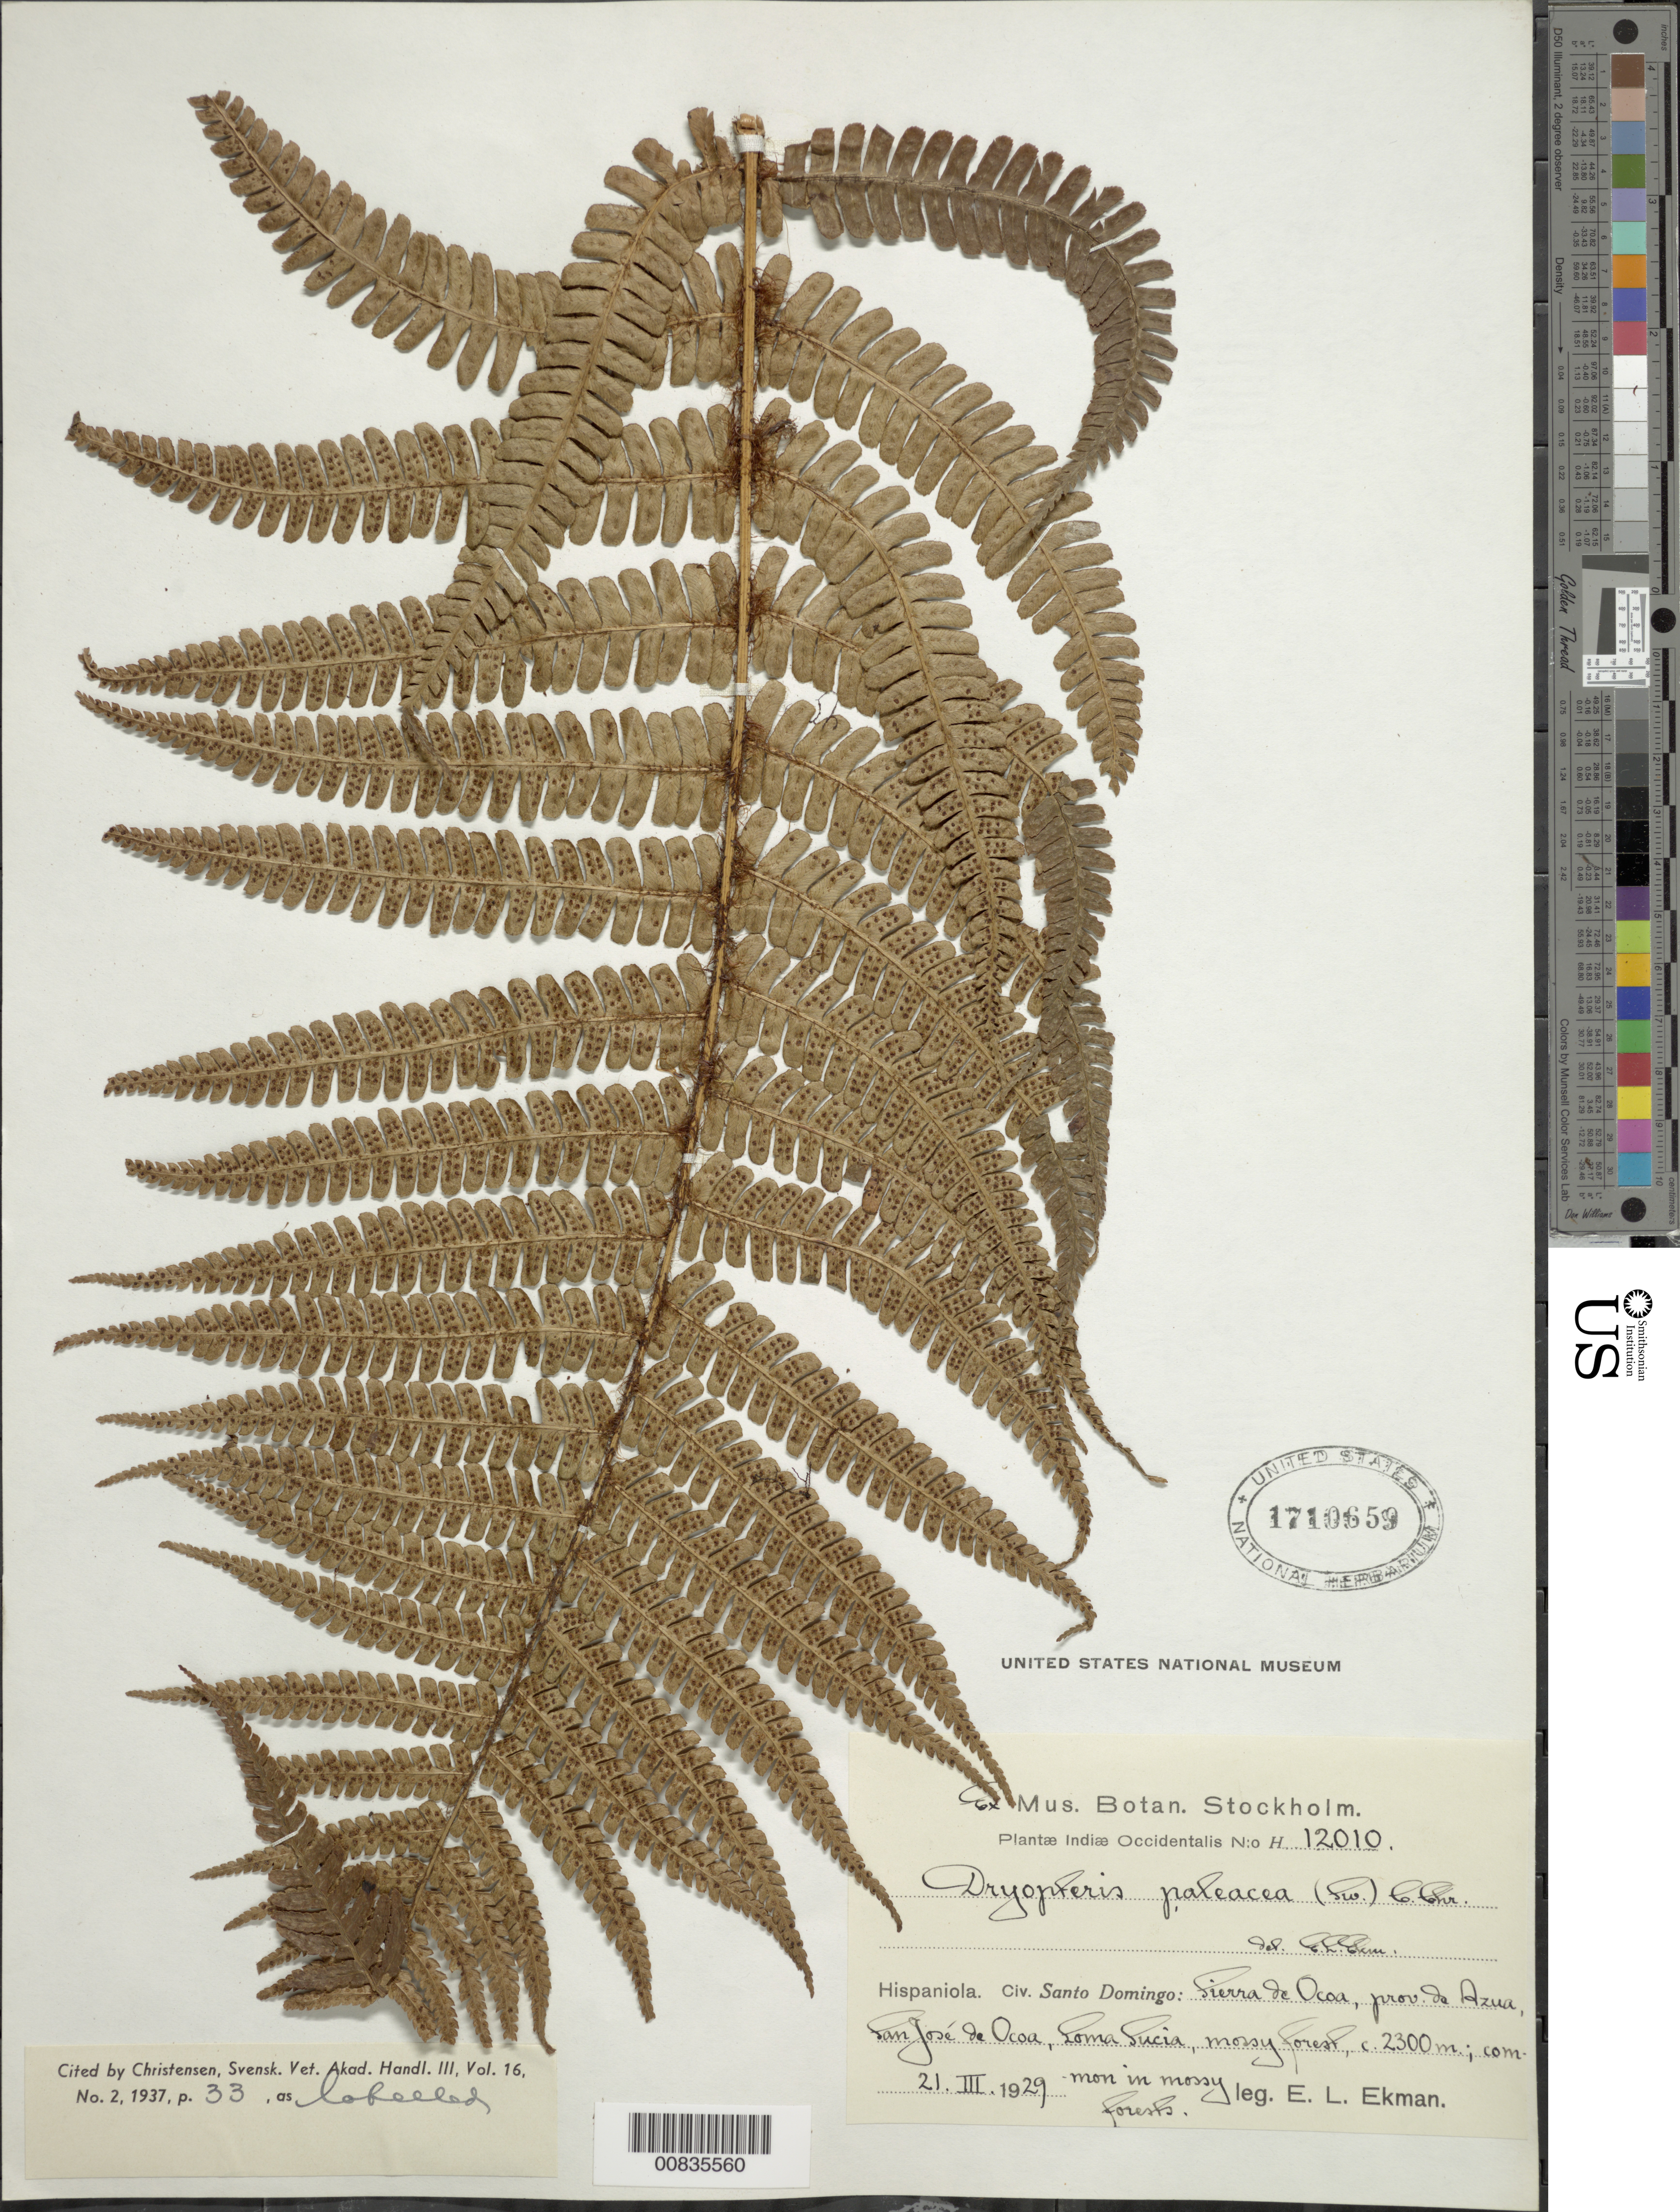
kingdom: Plantae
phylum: Tracheophyta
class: Polypodiopsida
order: Polypodiales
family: Dryopteridaceae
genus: Dryopteris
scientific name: Dryopteris wallichiana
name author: (Spreng.) Hyl.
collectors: E. L. Ekman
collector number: H 12010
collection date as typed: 21 Mar 1929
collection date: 1929-03-21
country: Dominican Republic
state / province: Azua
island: Hispaniola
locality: Sierra de Ocoa, San José de Ocoa, Loma Lucia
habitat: Mossy forest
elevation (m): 2300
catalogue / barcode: US 1710659